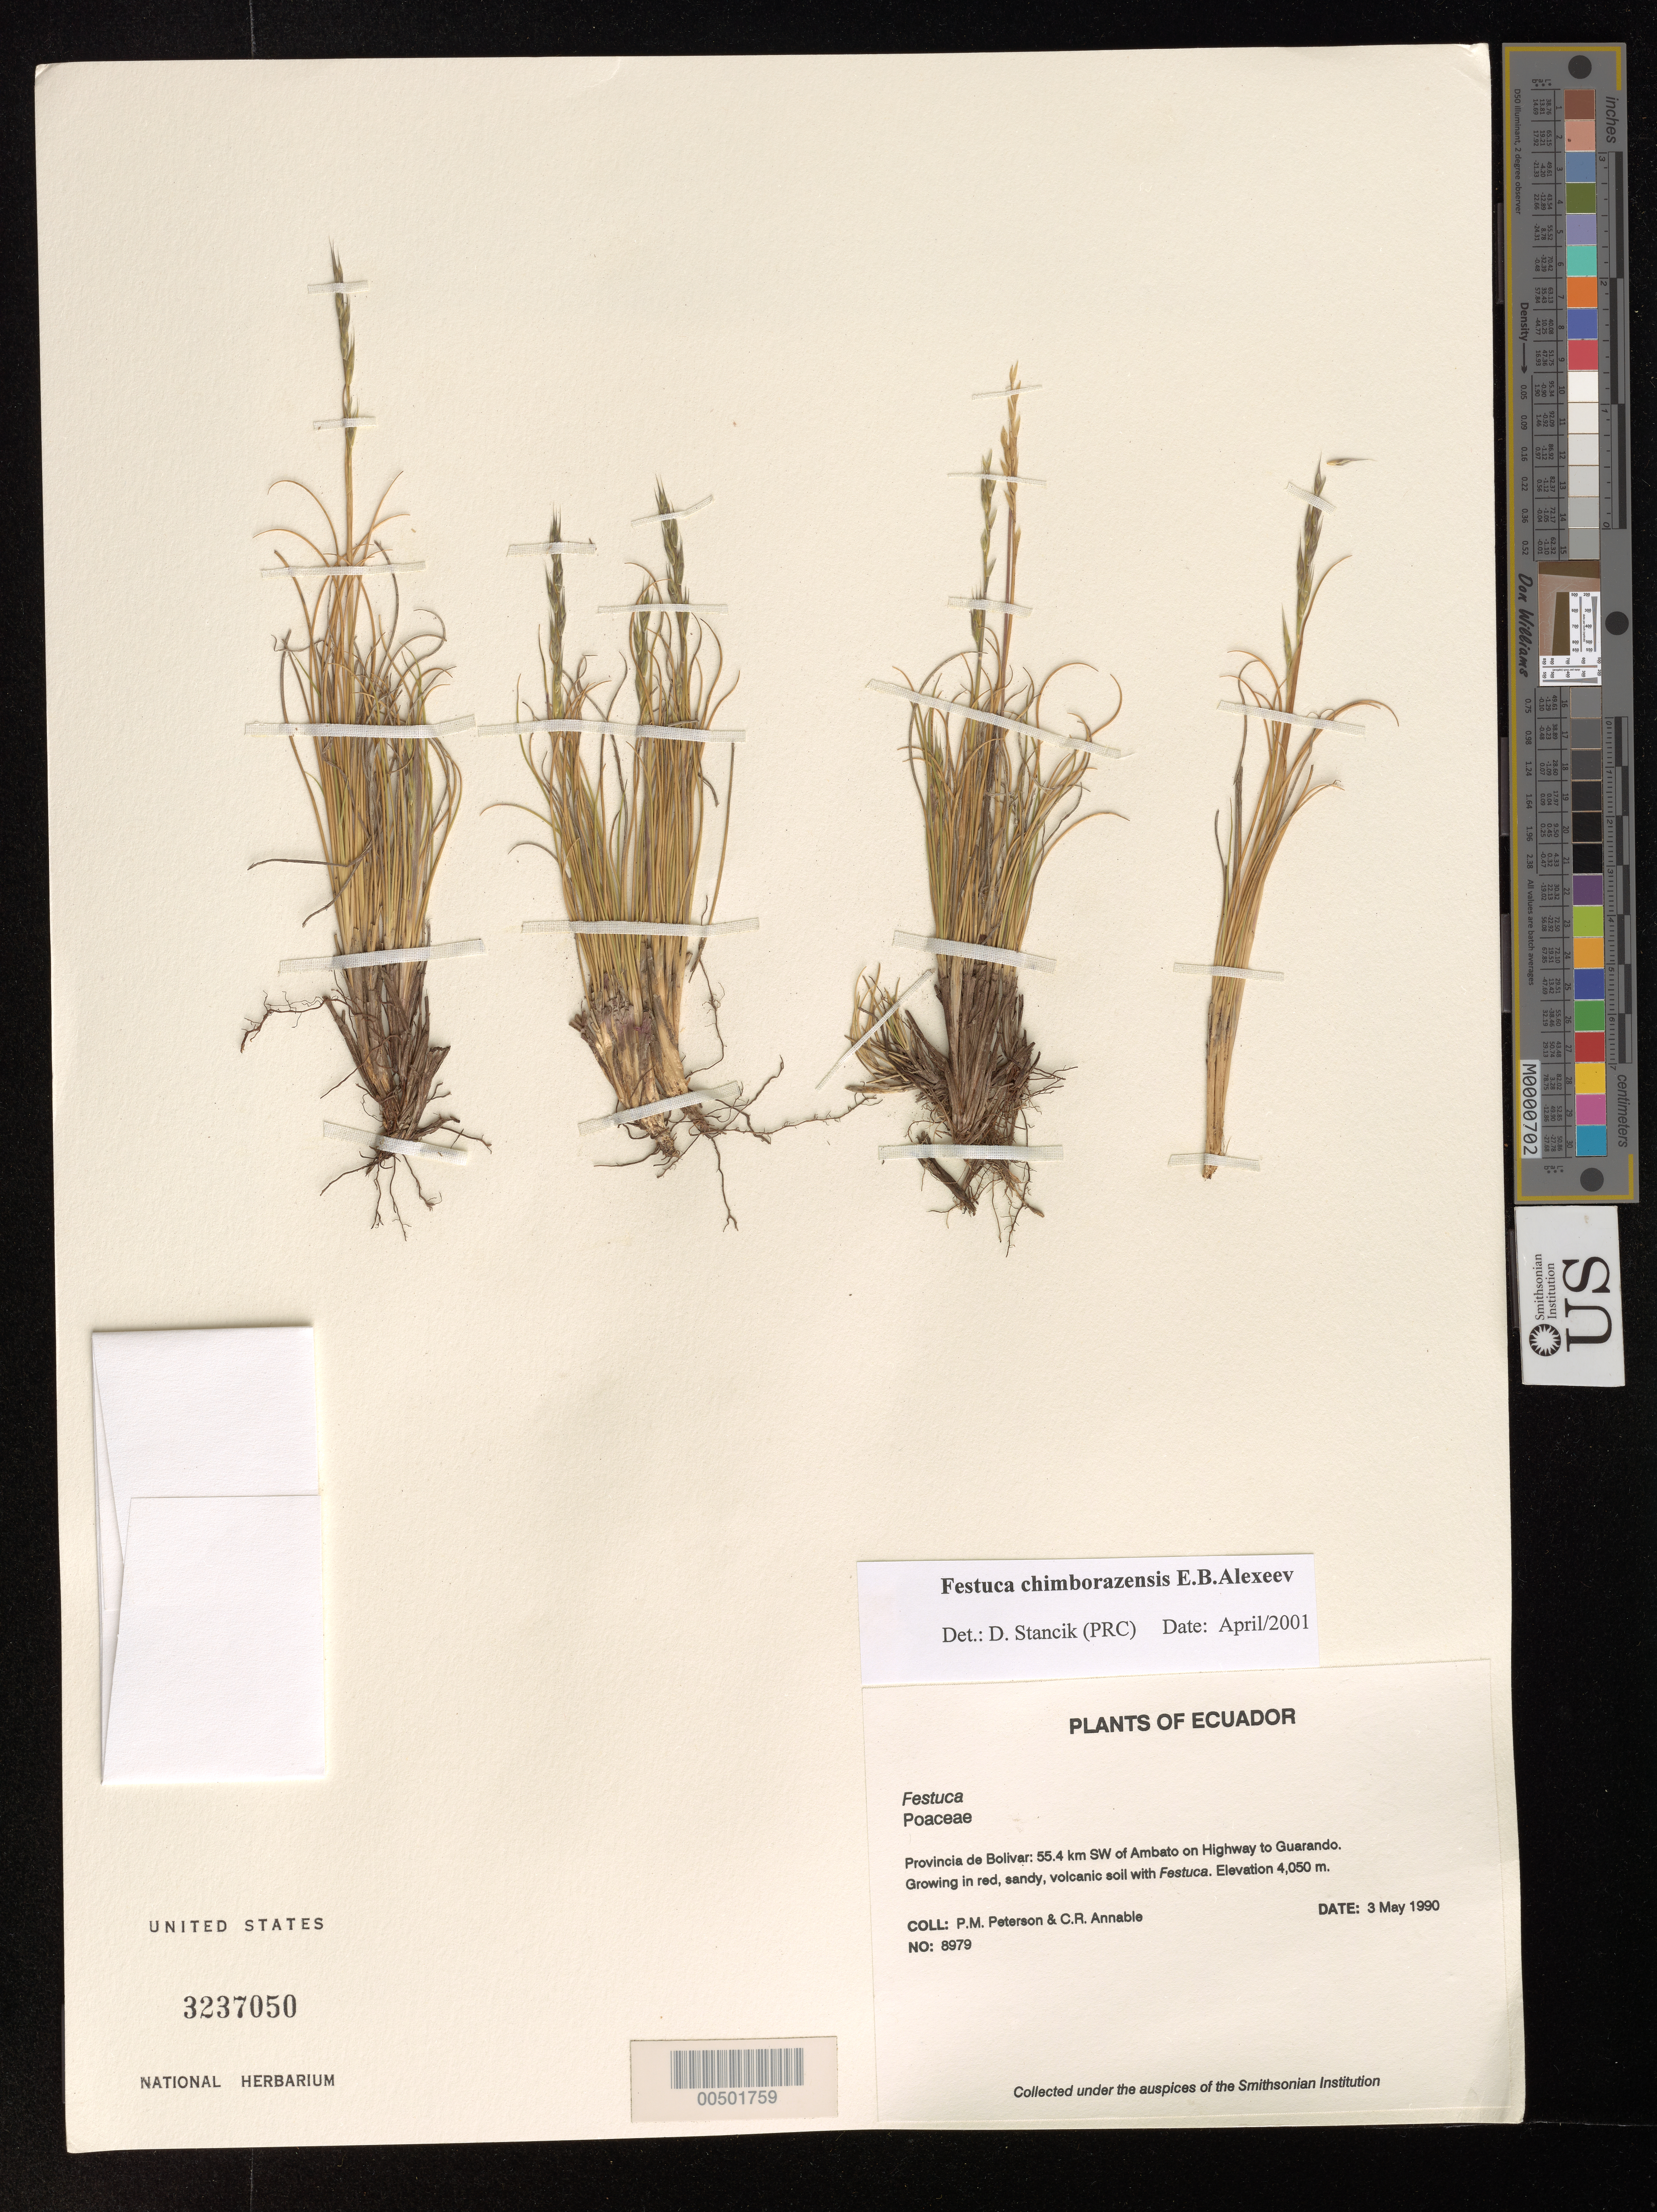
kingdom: Plantae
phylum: Tracheophyta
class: Liliopsida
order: Poales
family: Poaceae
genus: Festuca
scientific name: Festuca glumosa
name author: Hack. ex E.B. Alexeev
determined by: Stancik, D.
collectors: P. M. Peterson & C. R. Annable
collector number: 08979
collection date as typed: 03 May 1990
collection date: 1990-05-03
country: Ecuador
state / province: Bolívar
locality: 55.4 km SW of Ambato on Highway to Guaranda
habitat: Growing in red, sandy, volcanic soil with Festuca.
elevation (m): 4050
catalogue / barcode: US 3237050